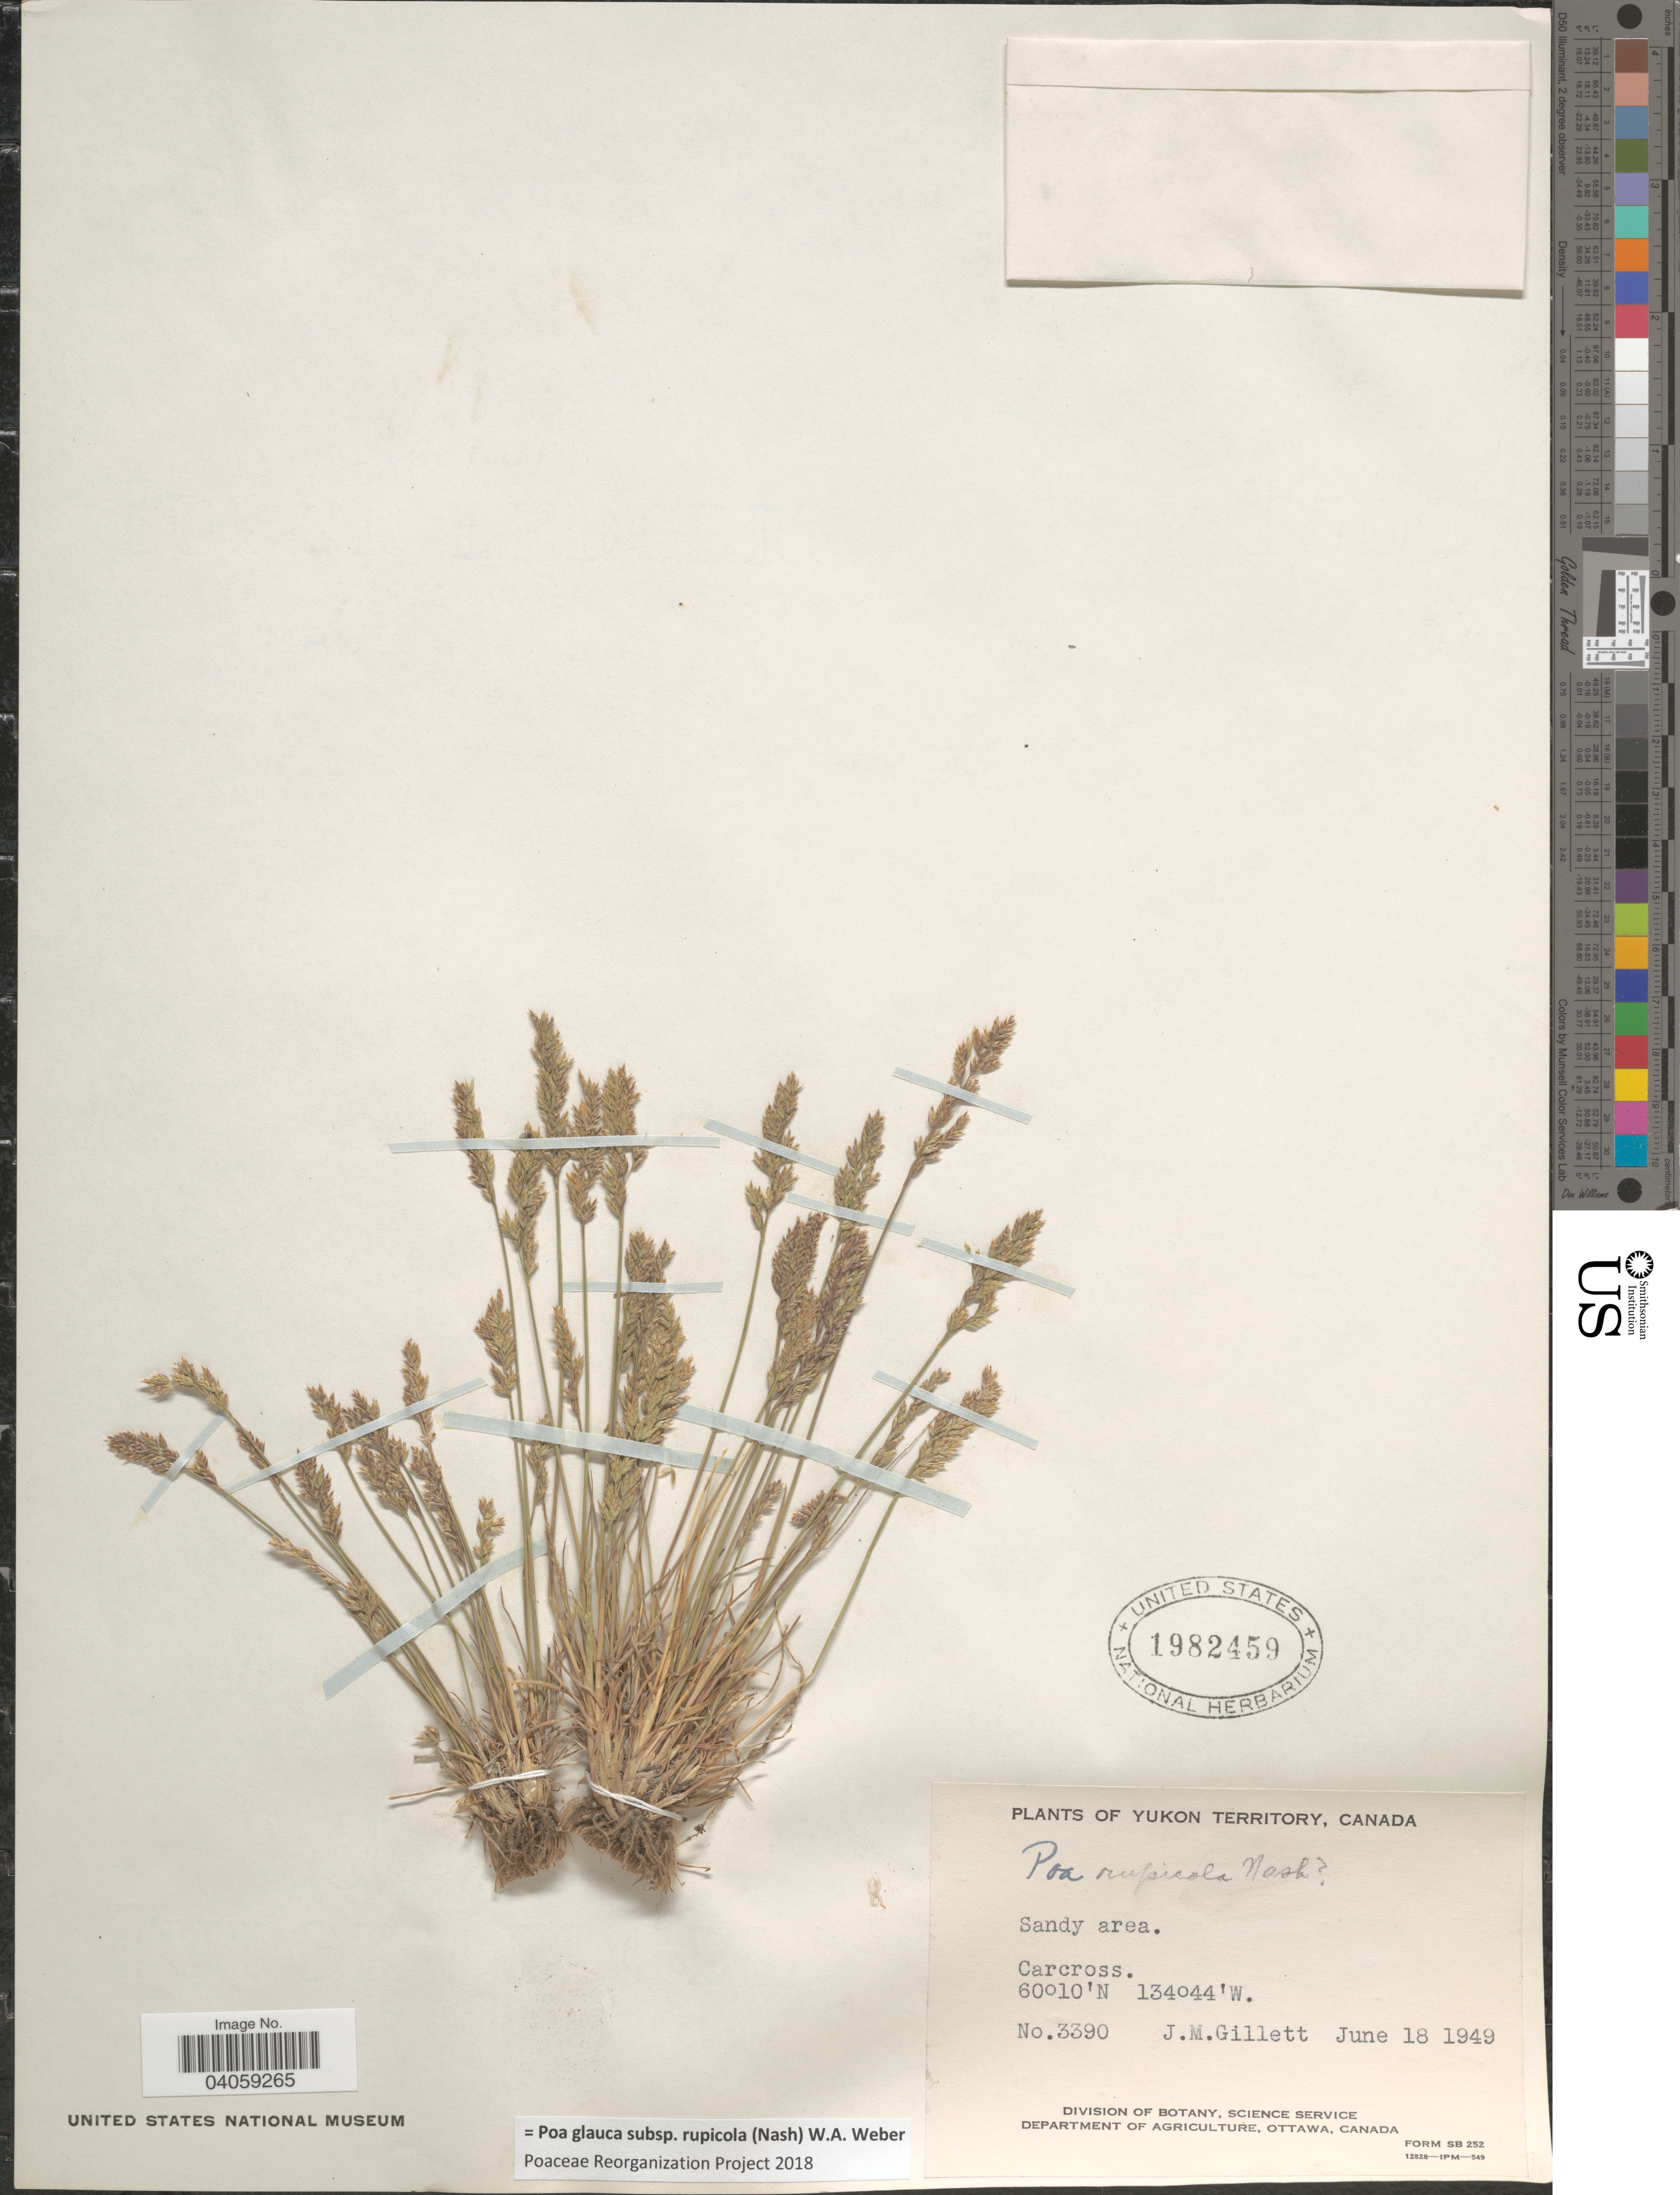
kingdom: Plantae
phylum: Tracheophyta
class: Liliopsida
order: Poales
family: Poaceae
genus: Poa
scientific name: Poa glauca subsp. rupicola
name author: (Nash) W.A. Weber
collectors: J. M. Gillett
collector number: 3390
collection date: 1949-06-18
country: Canada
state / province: Yukon Territory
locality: Carcross.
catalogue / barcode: US 1982459